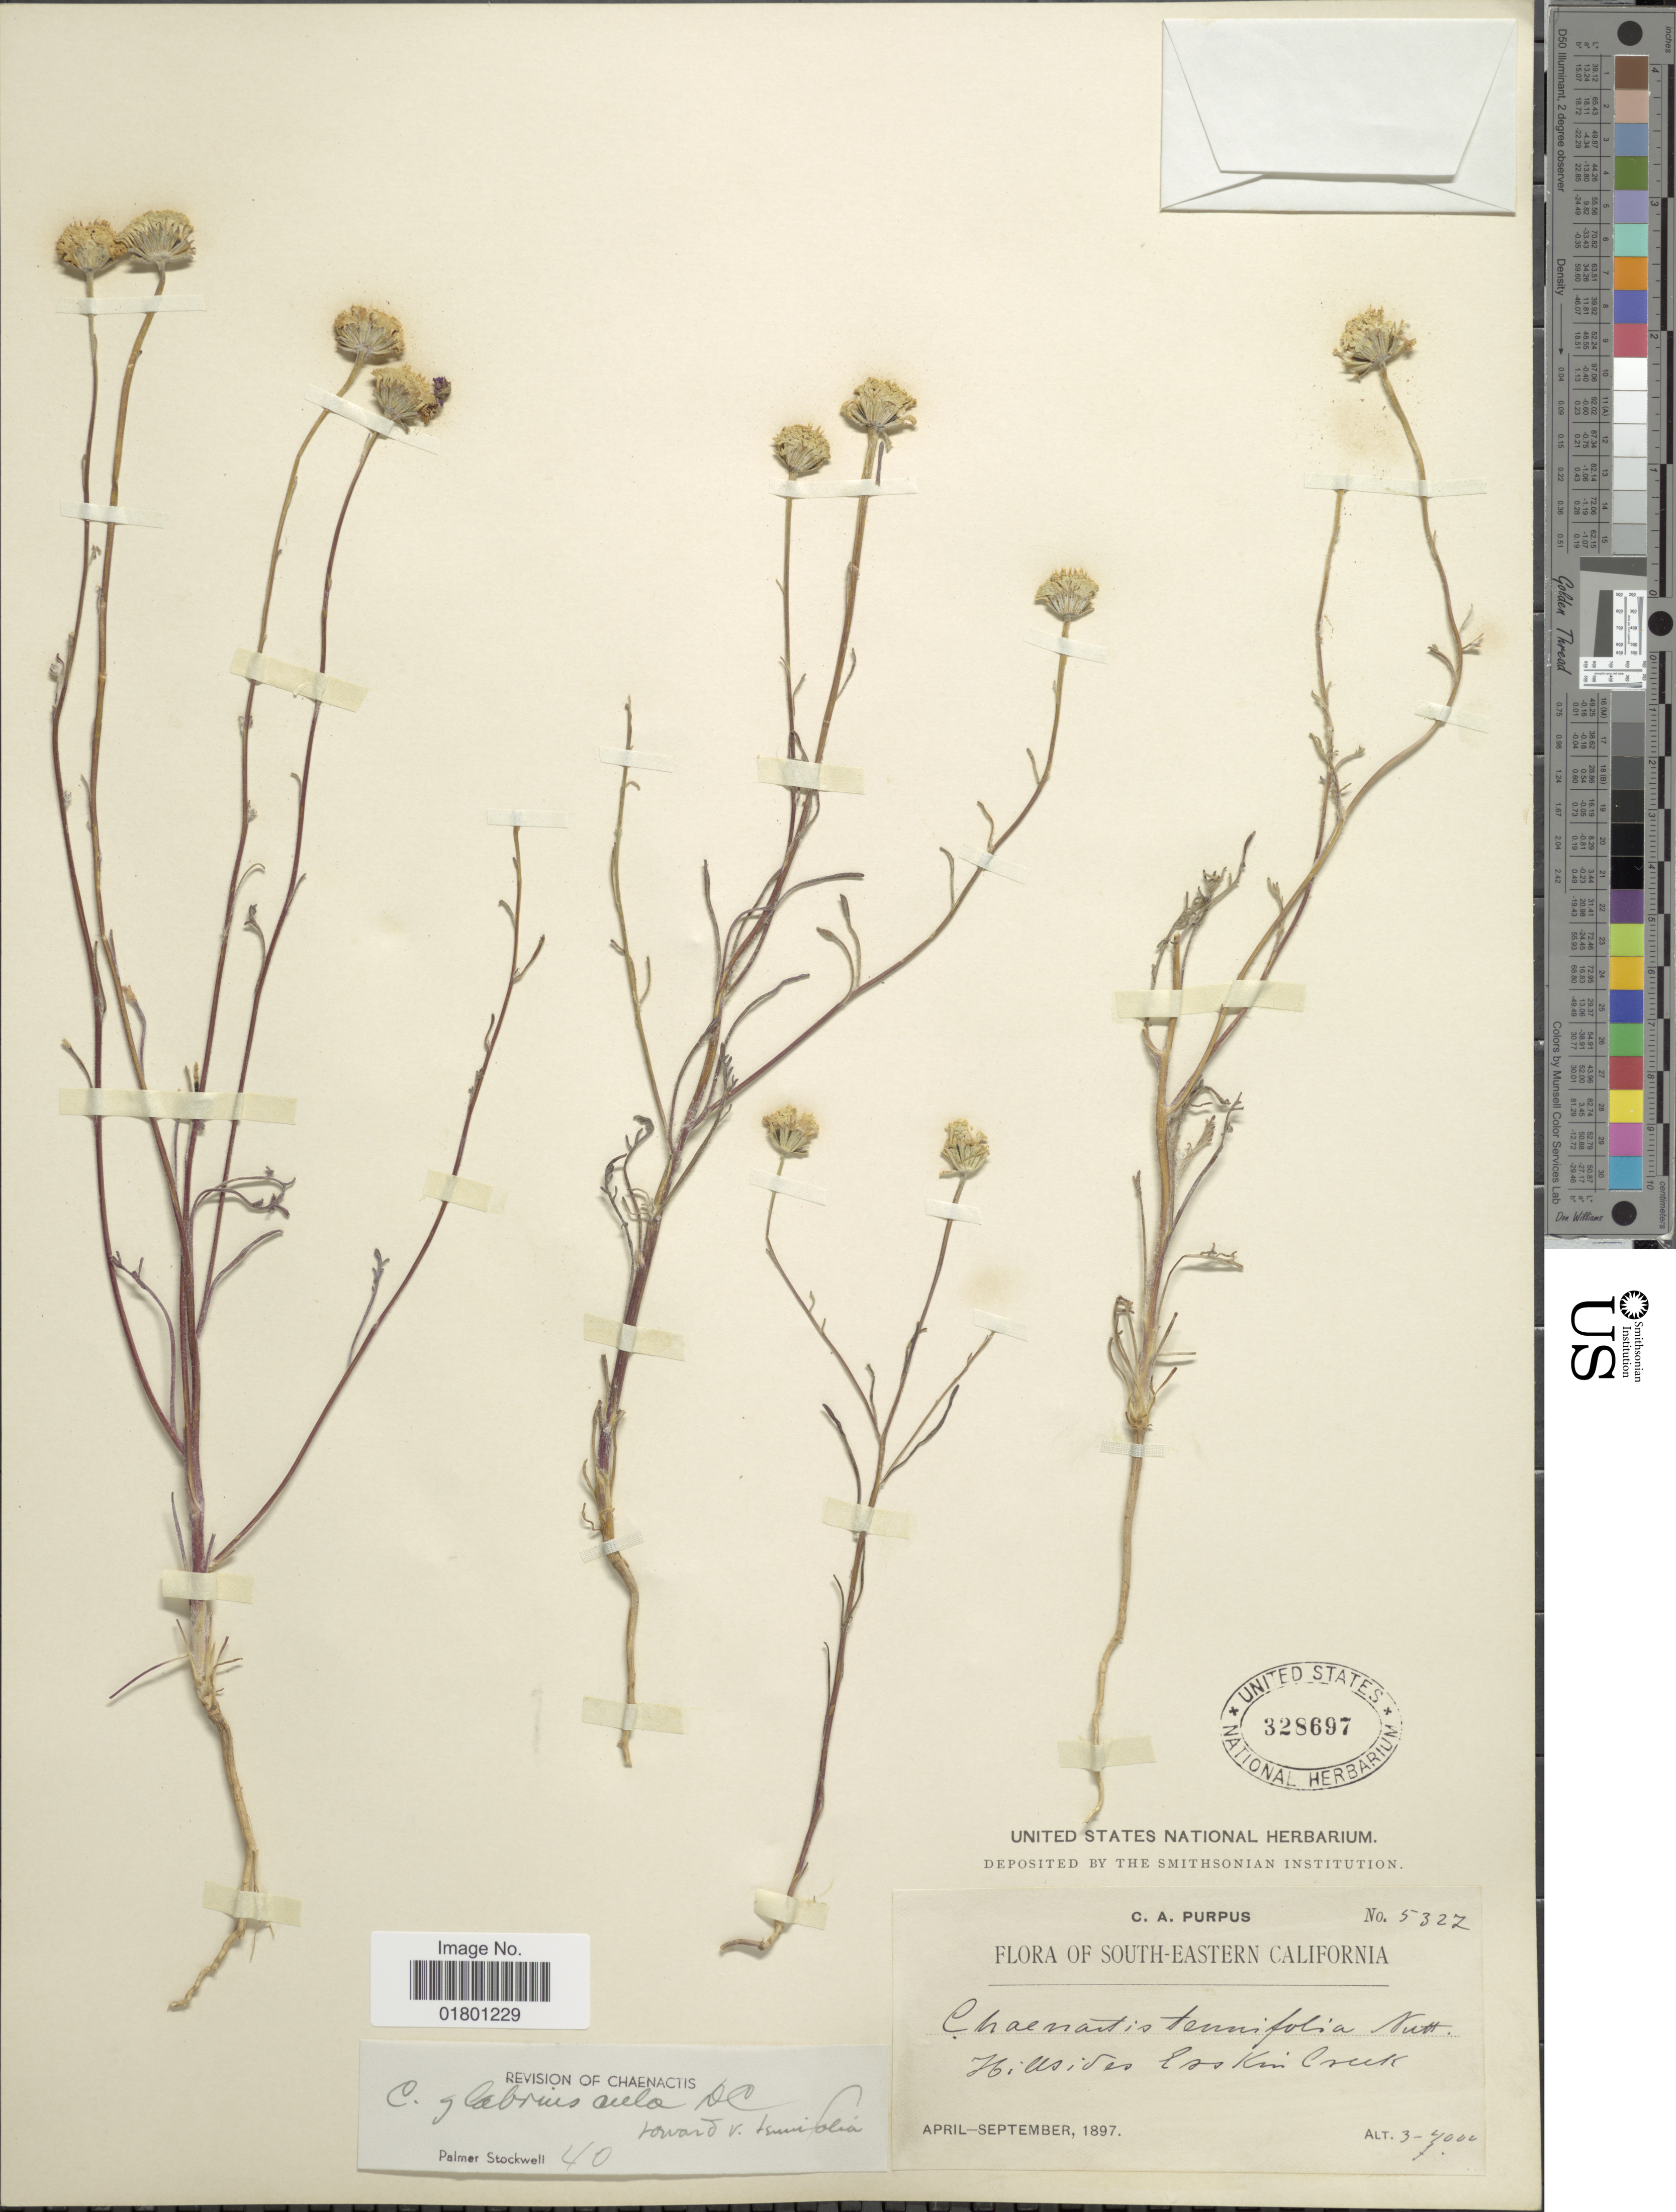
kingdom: Plantae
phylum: Tracheophyta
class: Magnoliopsida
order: Asterales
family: Asteraceae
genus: Chaenactis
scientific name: Chaenactis glabriuscula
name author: DC.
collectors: C. A. Purpus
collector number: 5327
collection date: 1897-04/1897-09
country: United States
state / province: California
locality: South-eastern California, Hillsides Erskine Creek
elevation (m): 914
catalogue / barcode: US 328697